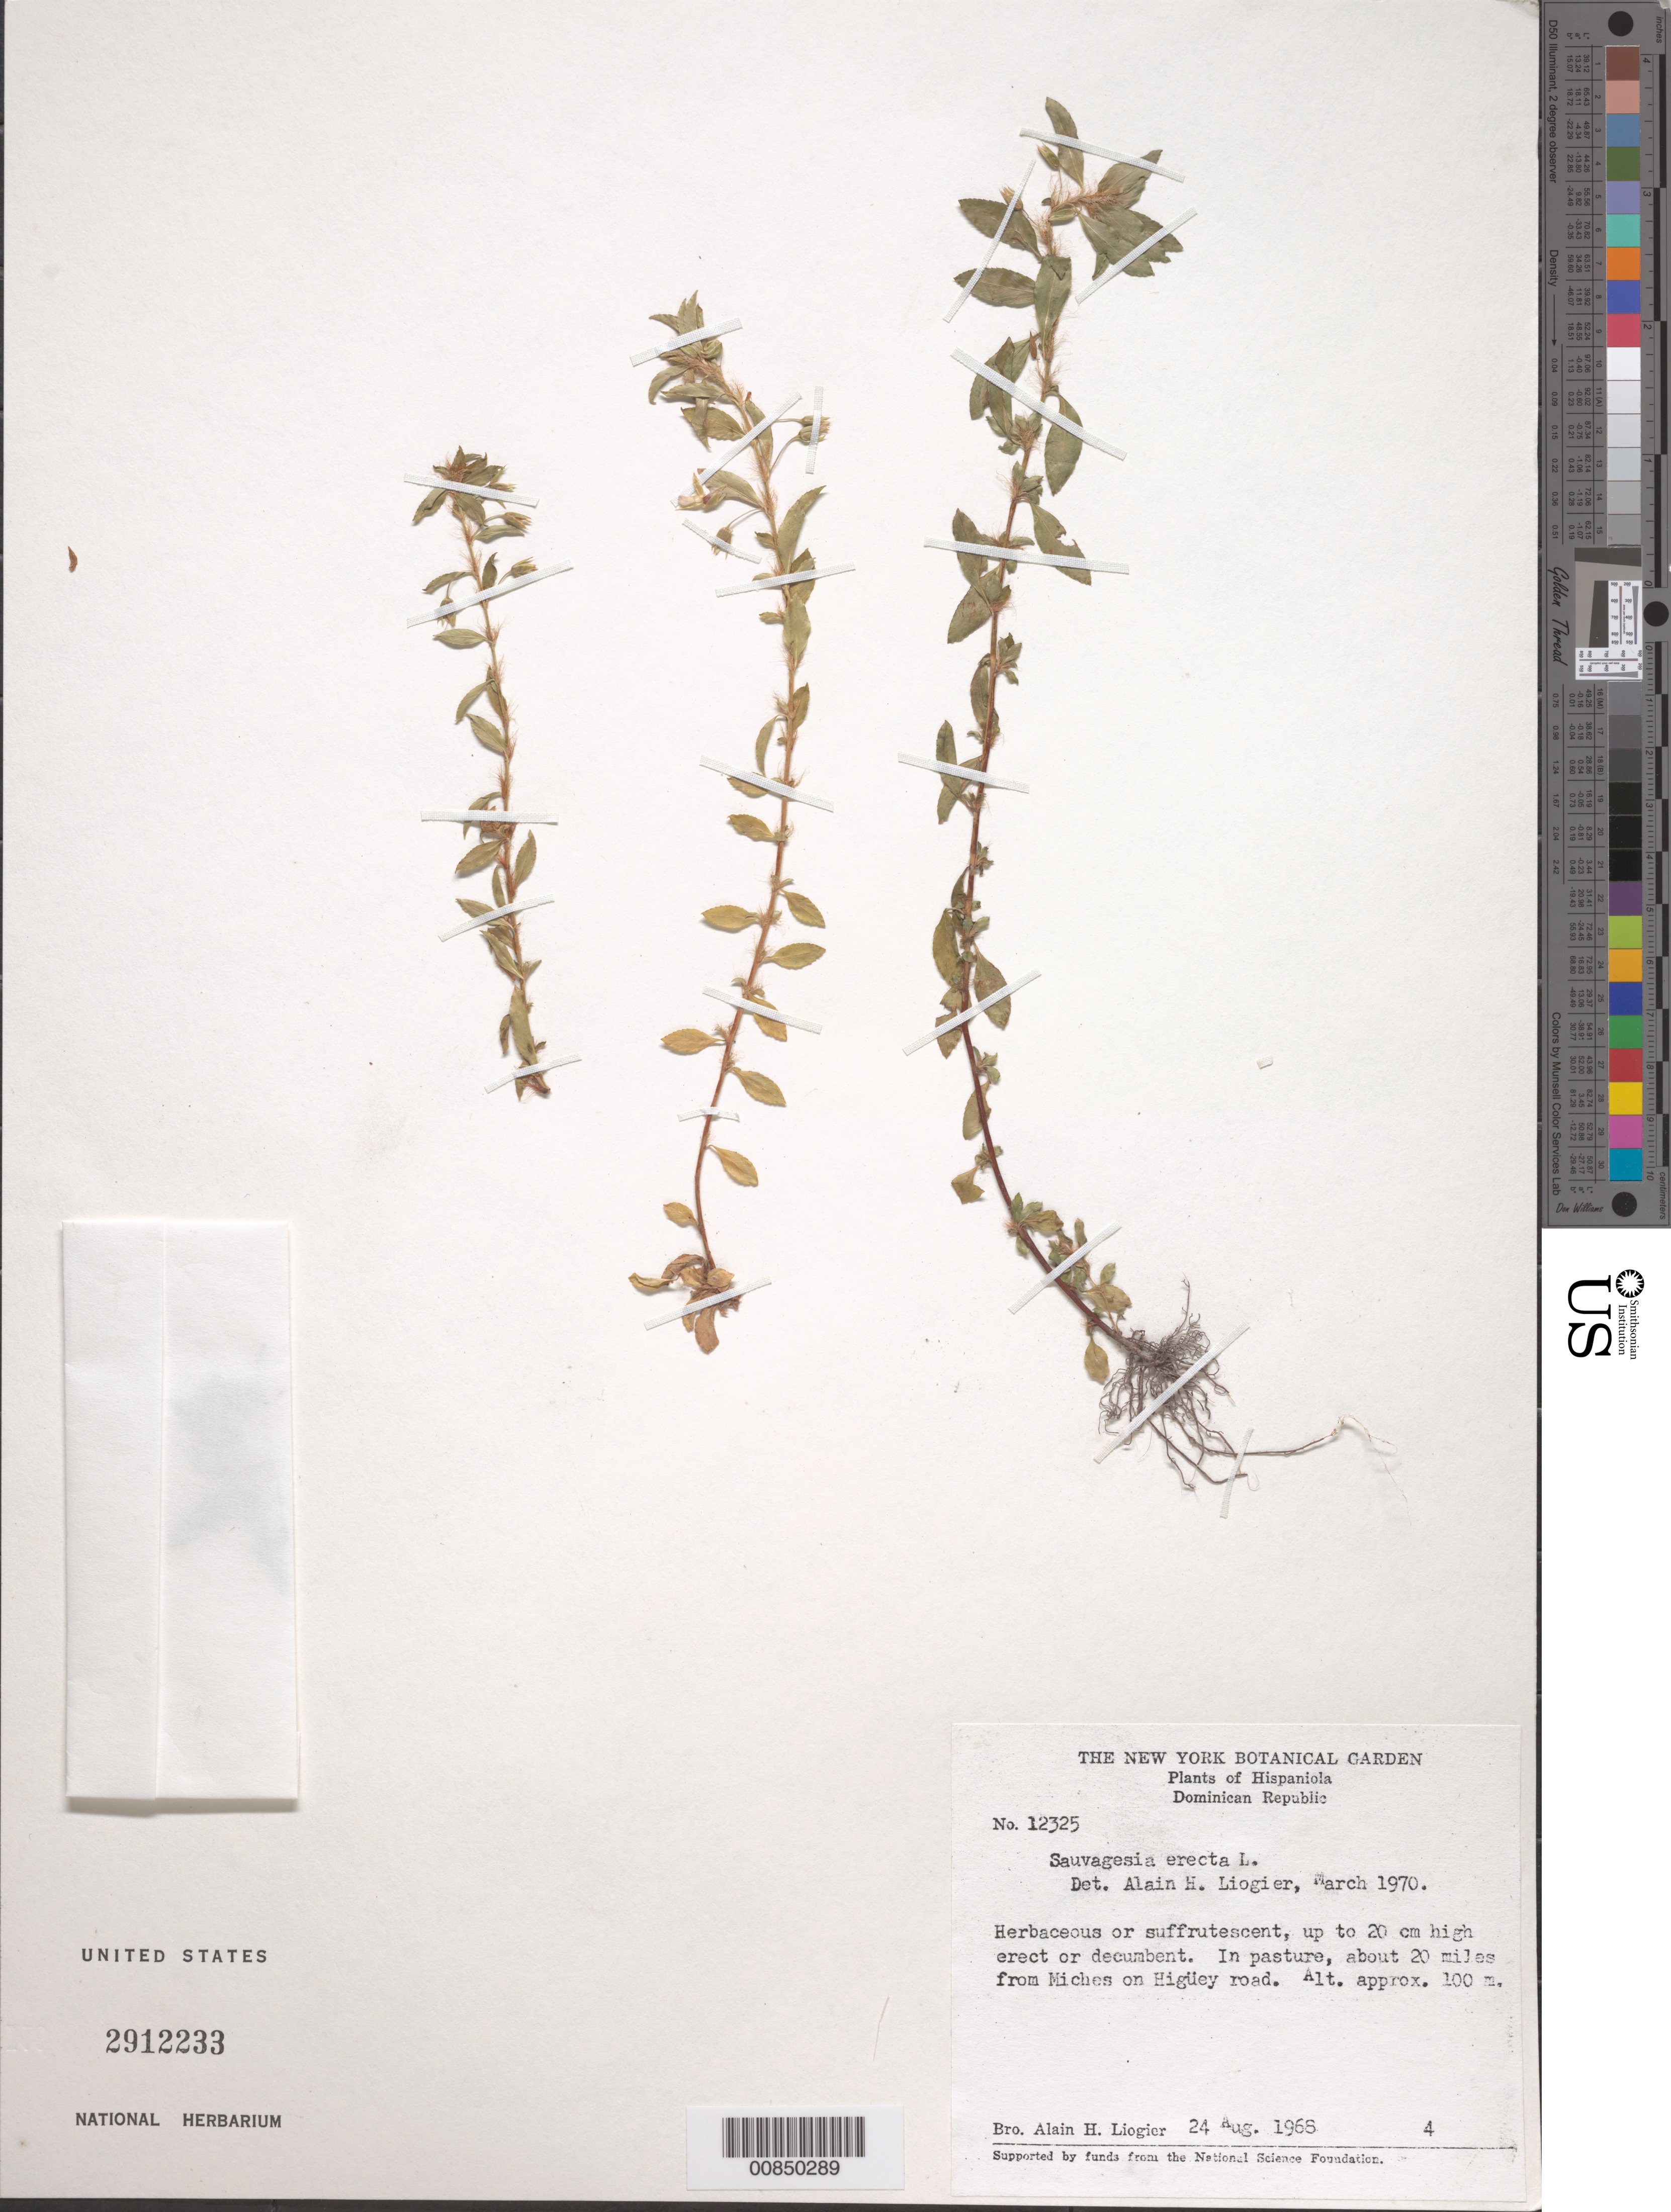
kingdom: Plantae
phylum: Tracheophyta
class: Magnoliopsida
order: Malpighiales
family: Ochnaceae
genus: Sauvagesia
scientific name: Sauvagesia erecta subsp. erecta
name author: L.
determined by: Liogier, Alain H.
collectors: A. H. Liogier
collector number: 12325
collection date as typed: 24 Aug 1968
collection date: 1968-08-24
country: Dominican Republic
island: Hispaniola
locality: About 20 miles from Miches on Higüey road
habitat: In pasture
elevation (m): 100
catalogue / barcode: US 2912233